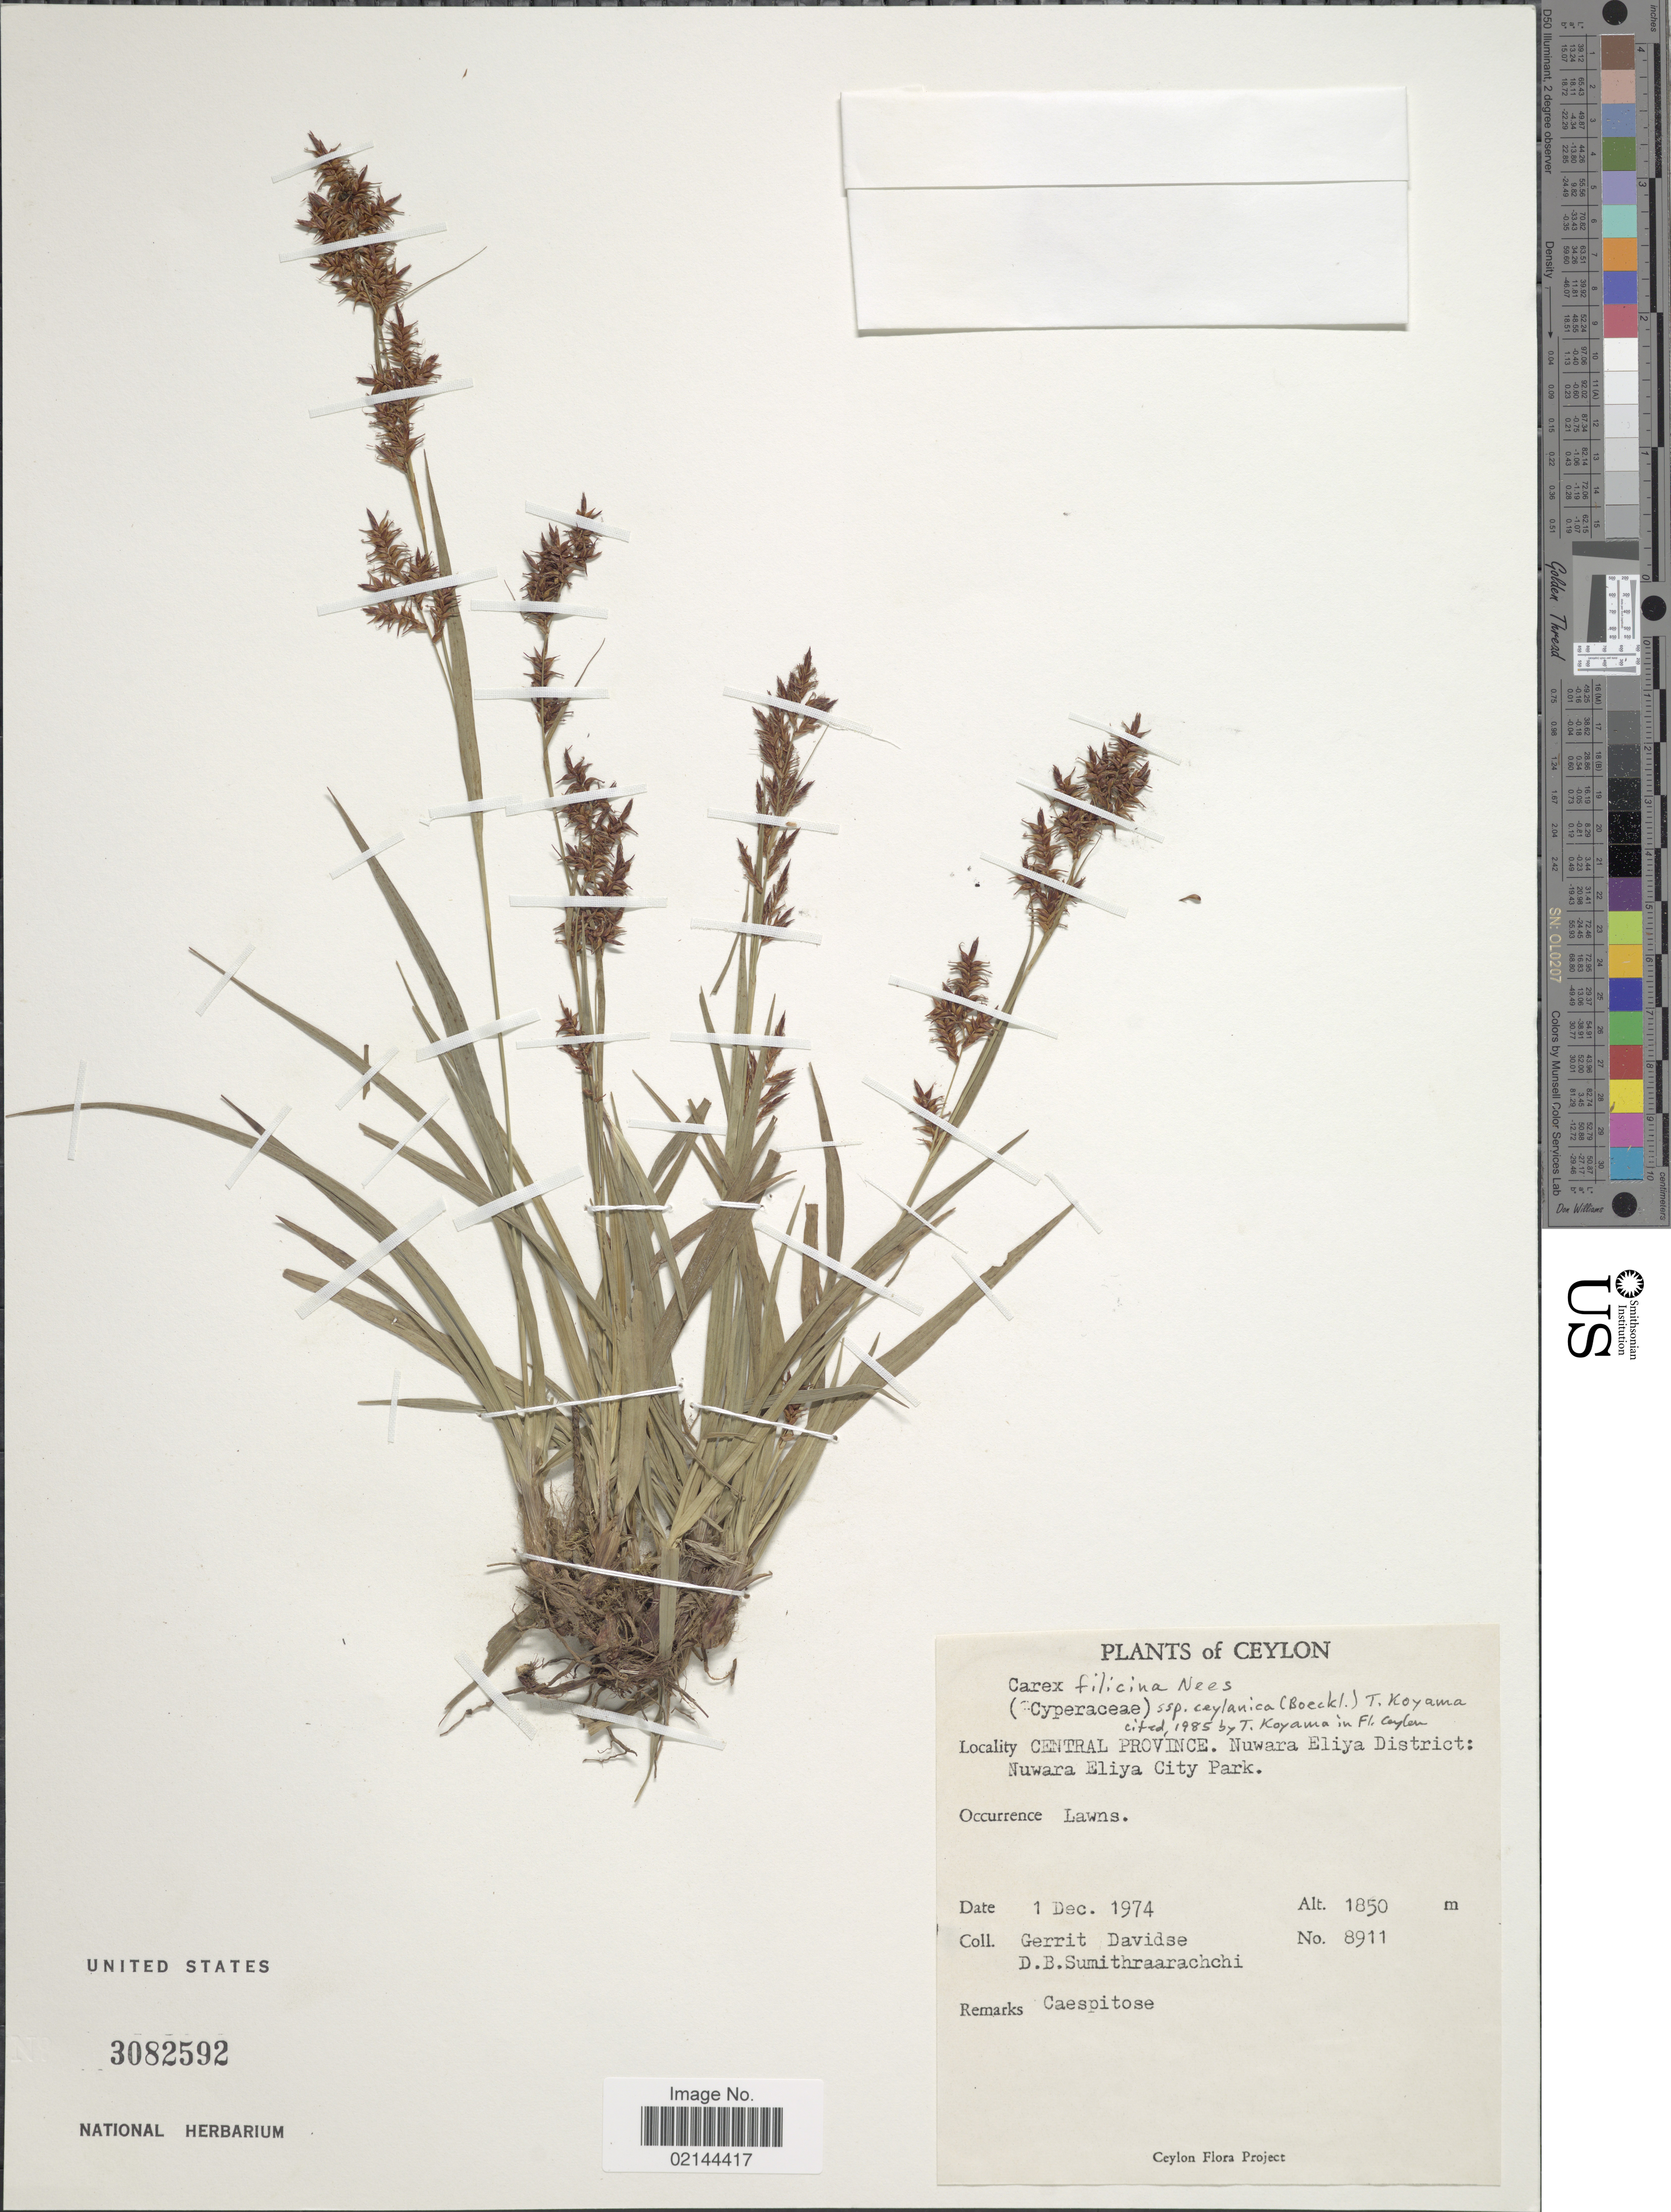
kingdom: Plantae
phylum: Tracheophyta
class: Liliopsida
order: Poales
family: Cyperaceae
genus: Carex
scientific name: Carex filicina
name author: Nees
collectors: G. Davidse & D. B. Sumithraarachchi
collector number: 8911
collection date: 1974-12-01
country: Sri Lanka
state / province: Central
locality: Ceylon. Nuwara Eliya District: Nuwara Eliya City Park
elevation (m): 1850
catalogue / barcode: US 3082592